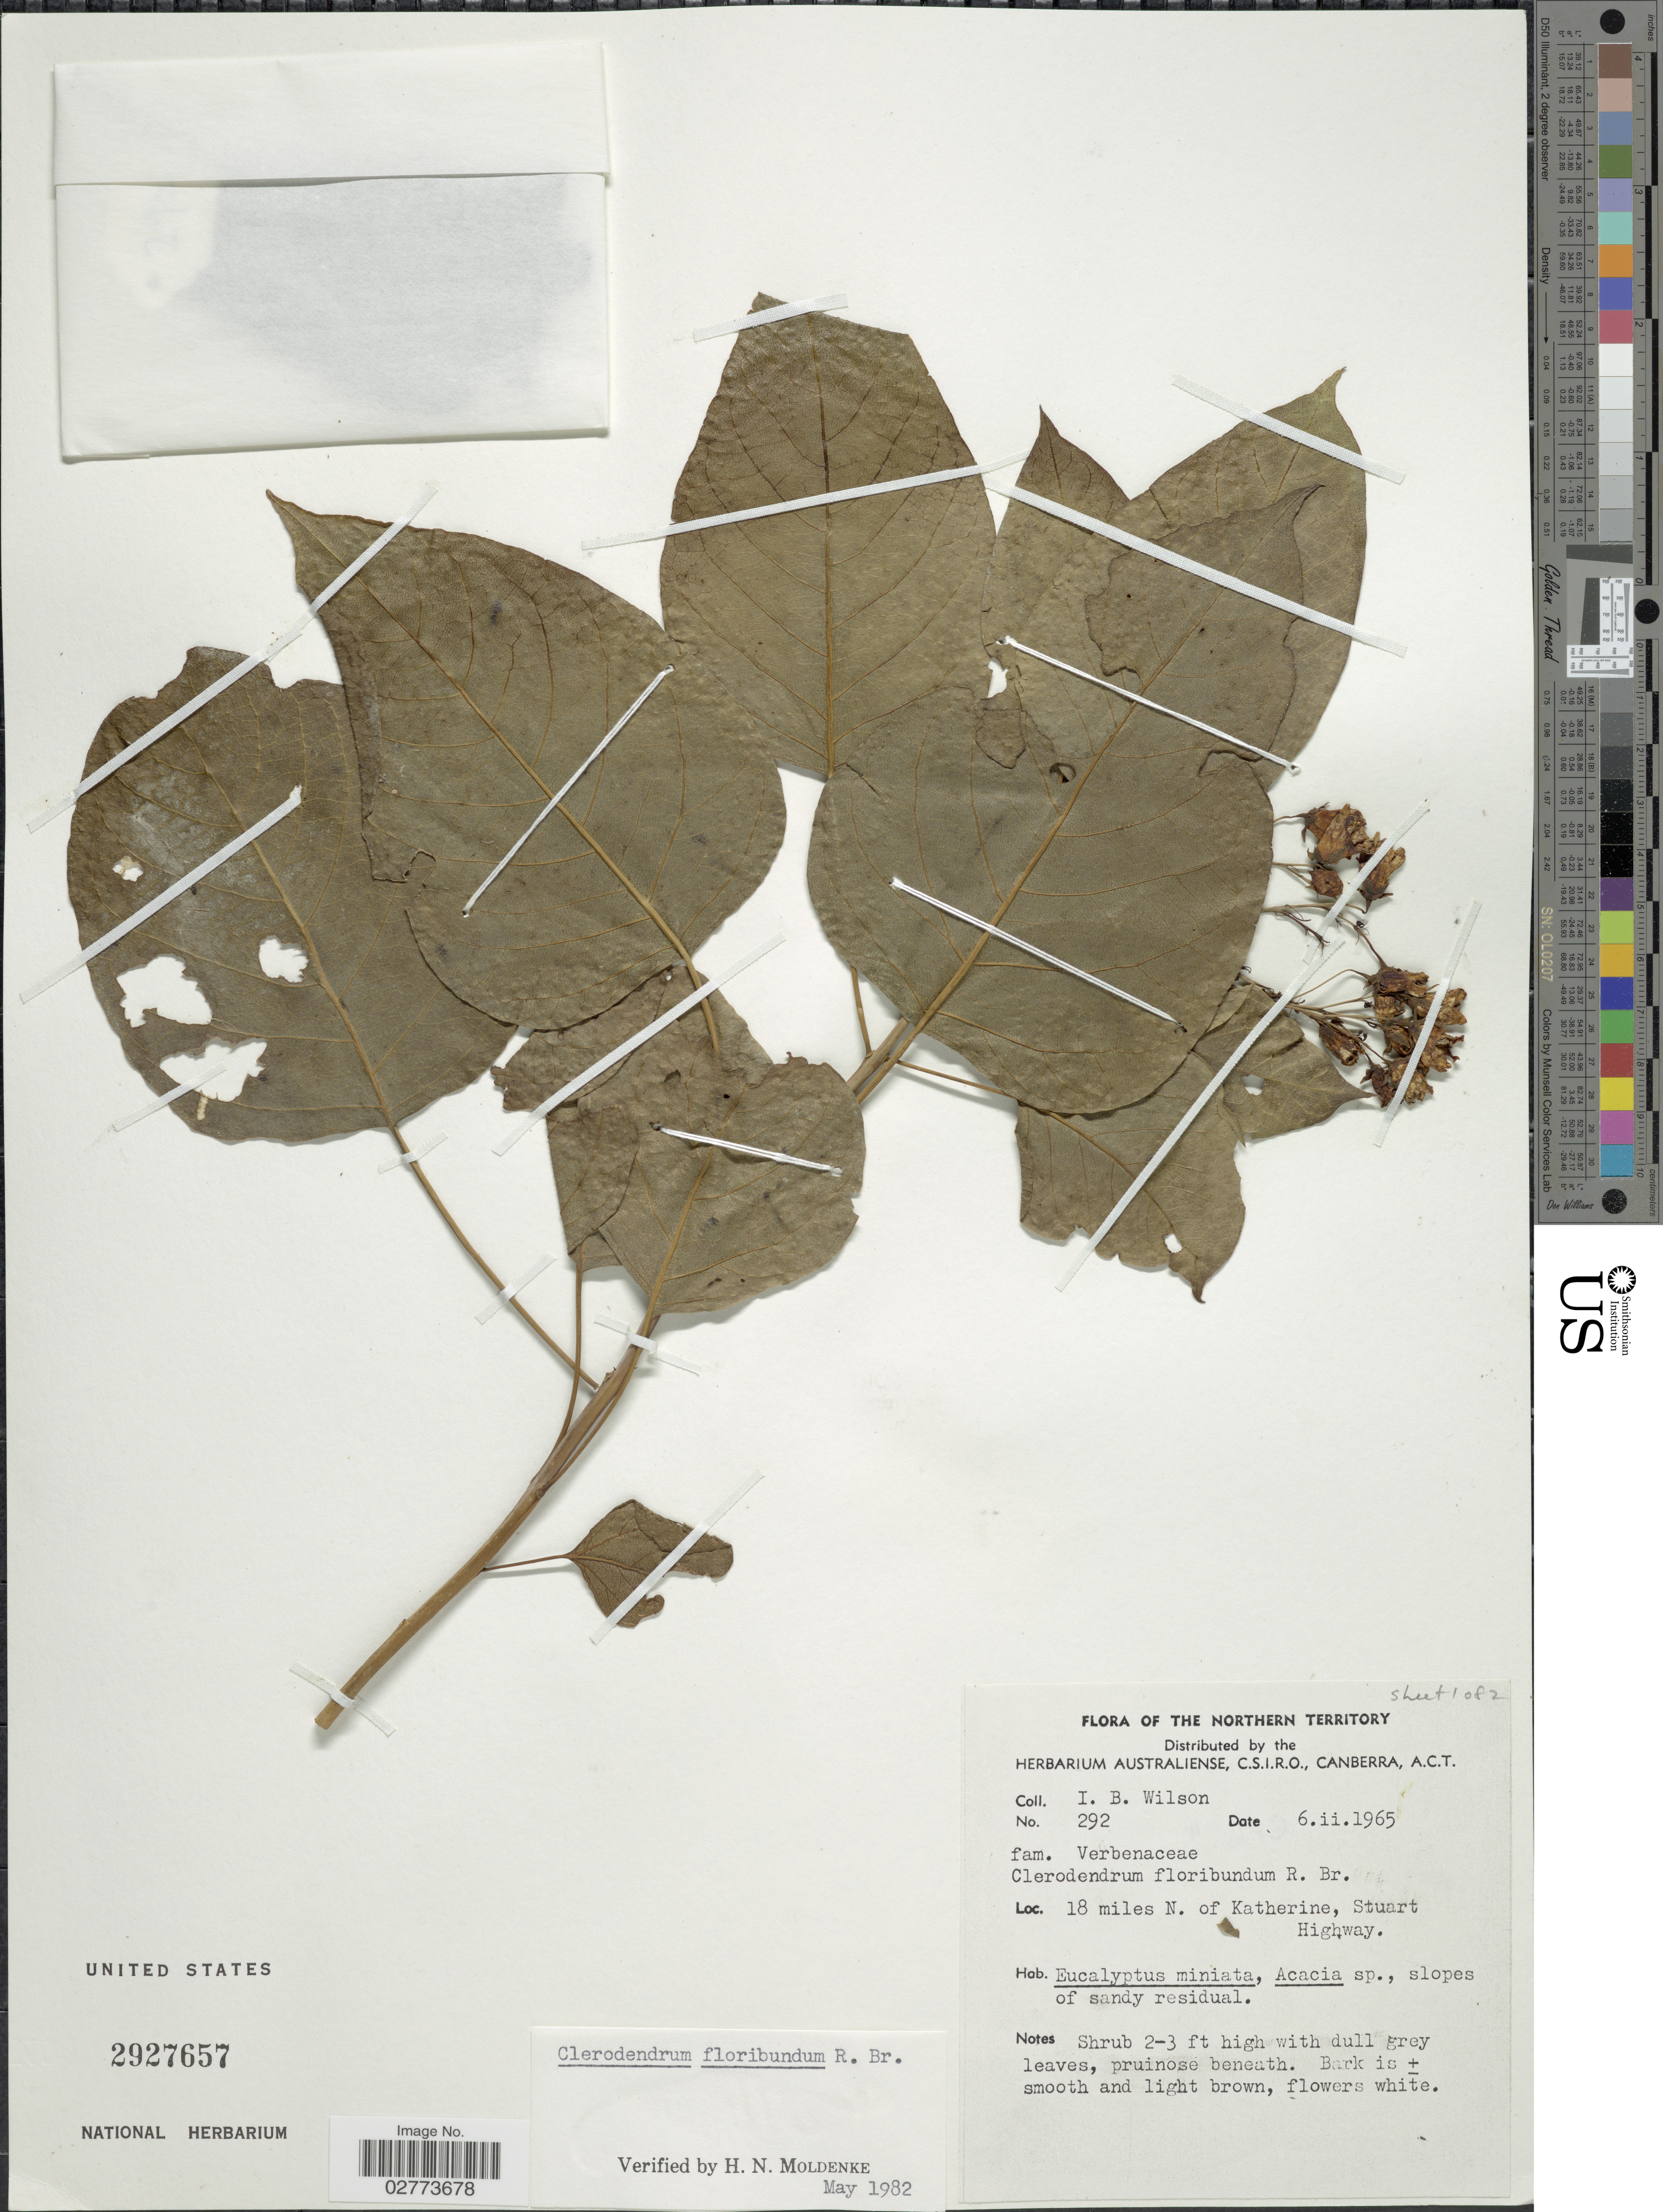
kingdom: Plantae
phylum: Tracheophyta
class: Magnoliopsida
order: Lamiales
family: Lamiaceae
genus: Clerodendrum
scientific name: Clerodendrum floribundum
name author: R. Br.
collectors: I. B. Wilson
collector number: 292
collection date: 1965-02-06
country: Australia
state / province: Northern Territory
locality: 18 miles N. of Katherine, Stuart Highway.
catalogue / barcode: US 2927657